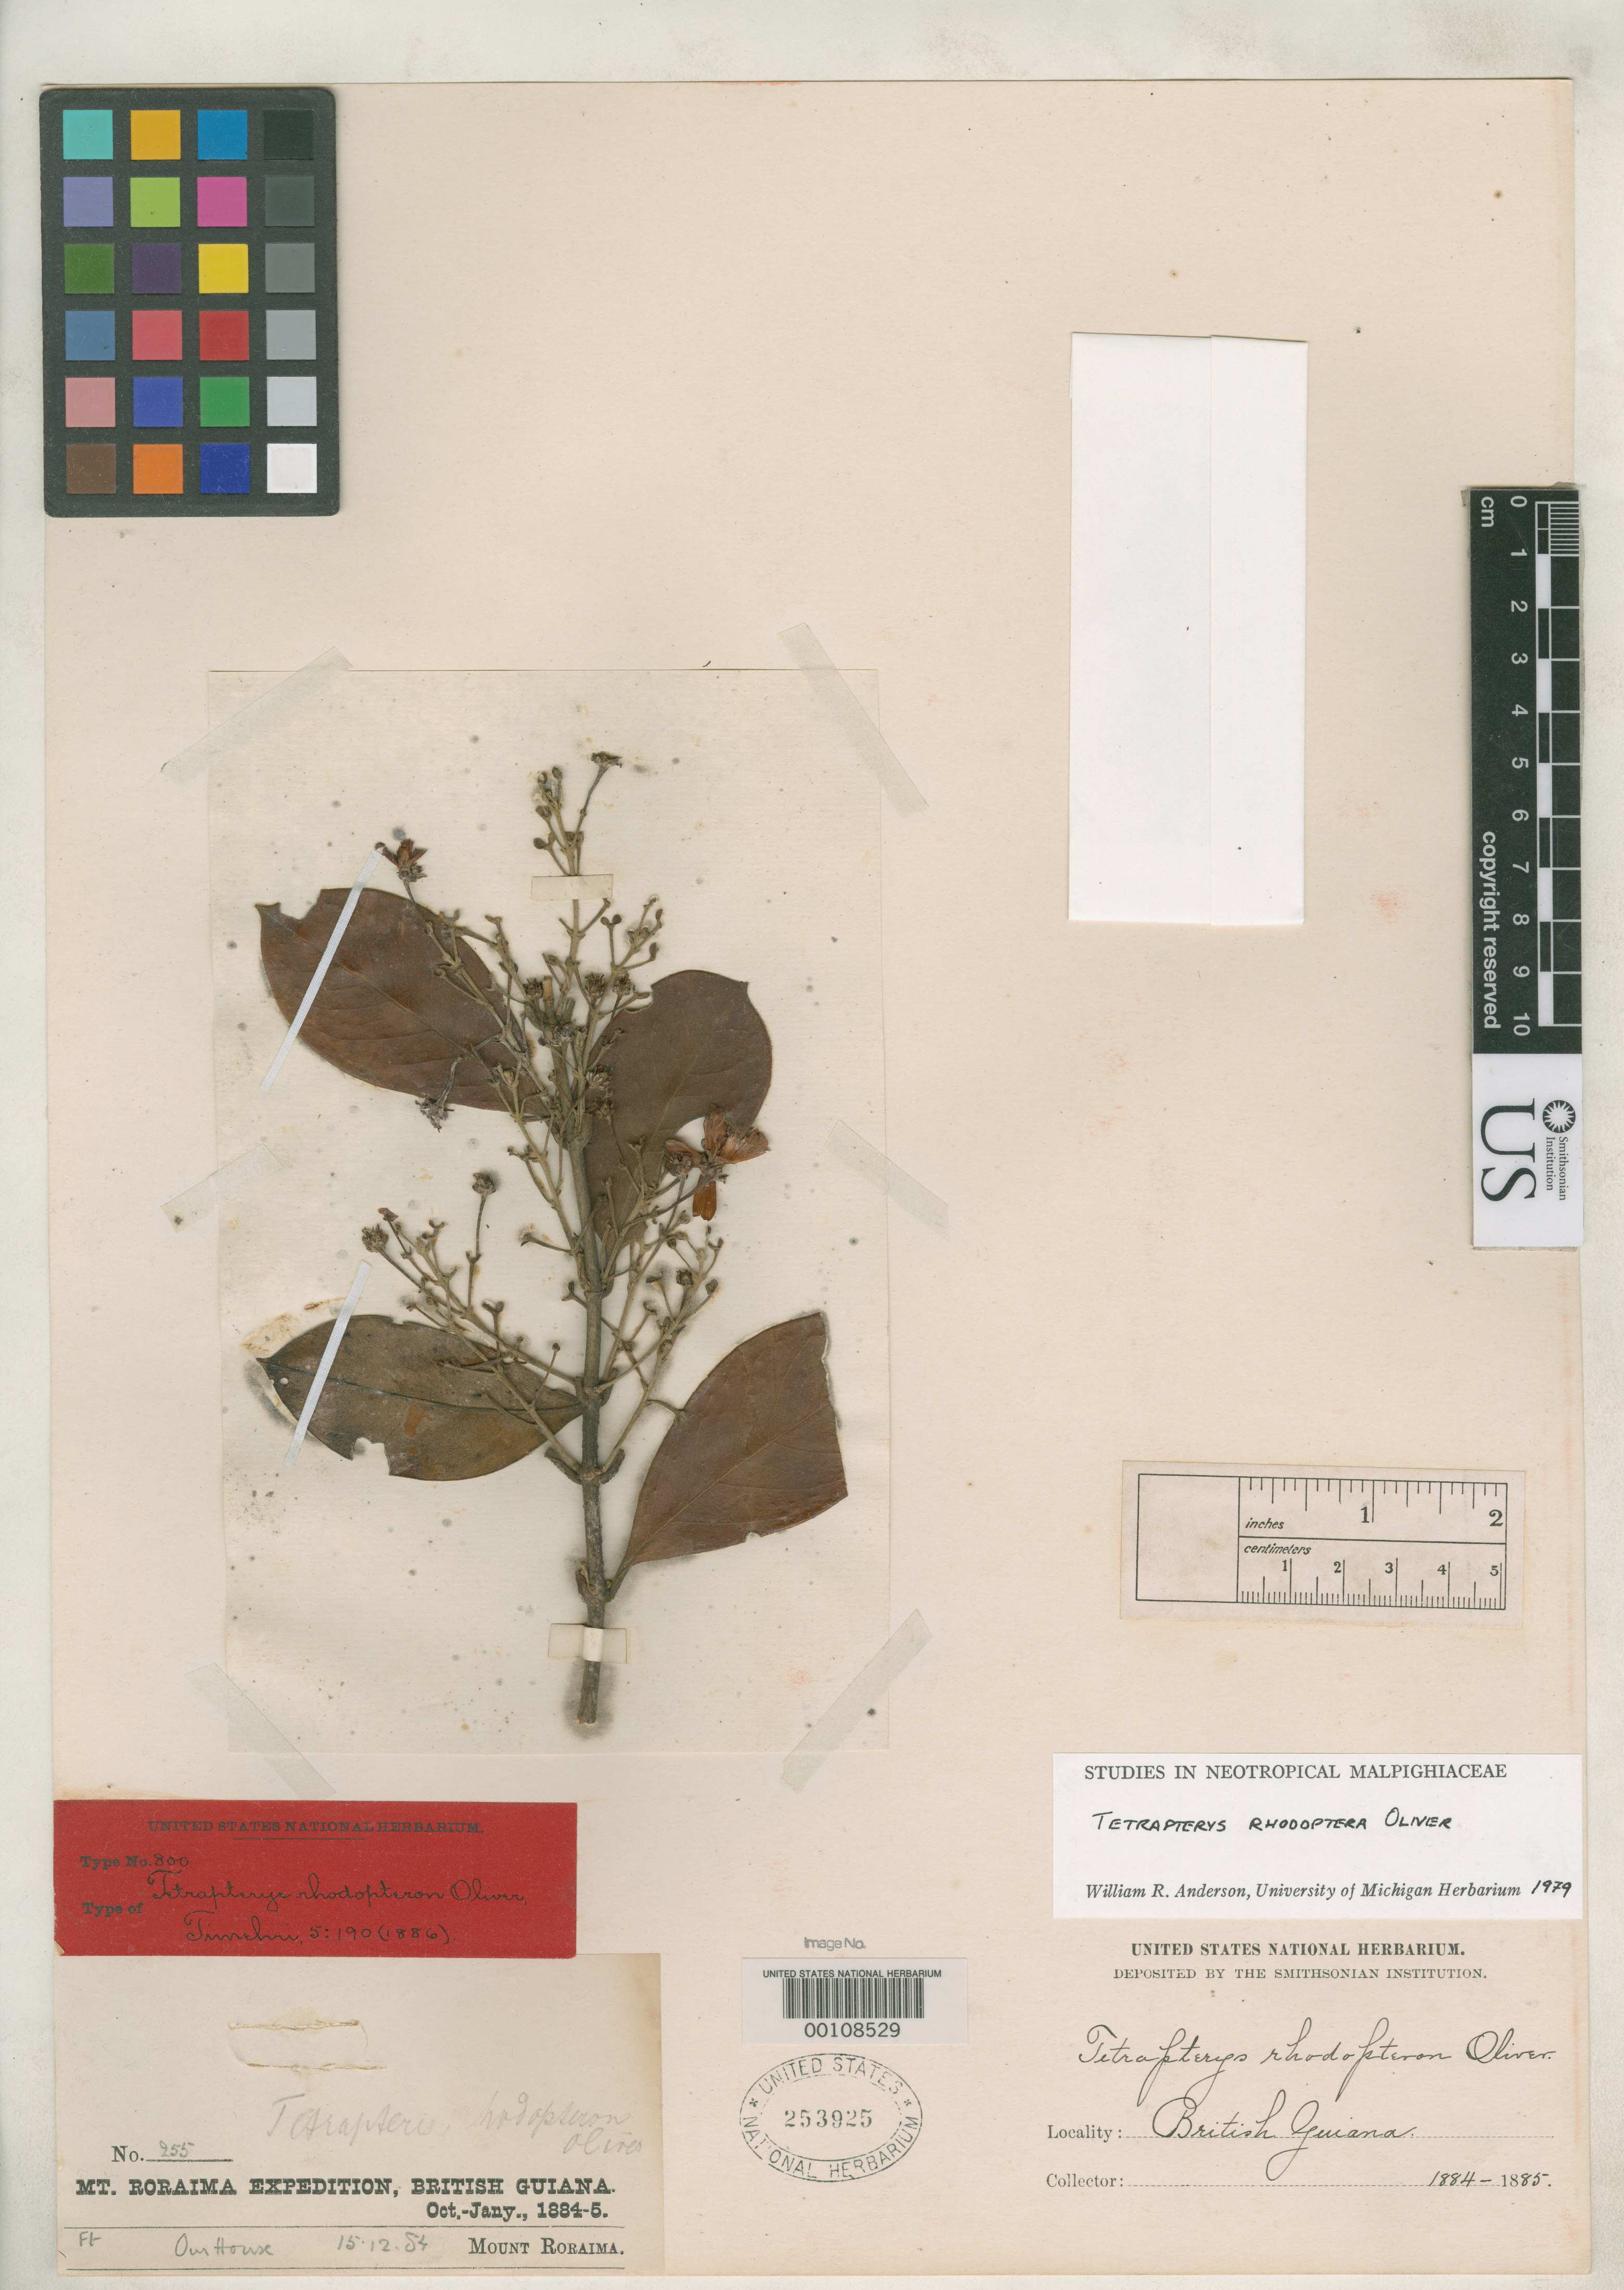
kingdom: Plantae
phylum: Tracheophyta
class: Magnoliopsida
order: Malpighiales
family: Malpighiaceae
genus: Tetrapterys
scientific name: Tetrapterys rhodopteron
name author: Oliv. in Thurn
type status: Type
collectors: E. F. im Thurn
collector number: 255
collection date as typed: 15 Dec 1884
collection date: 1884-12-15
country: Guyana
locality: Roraima.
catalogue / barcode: US 253925